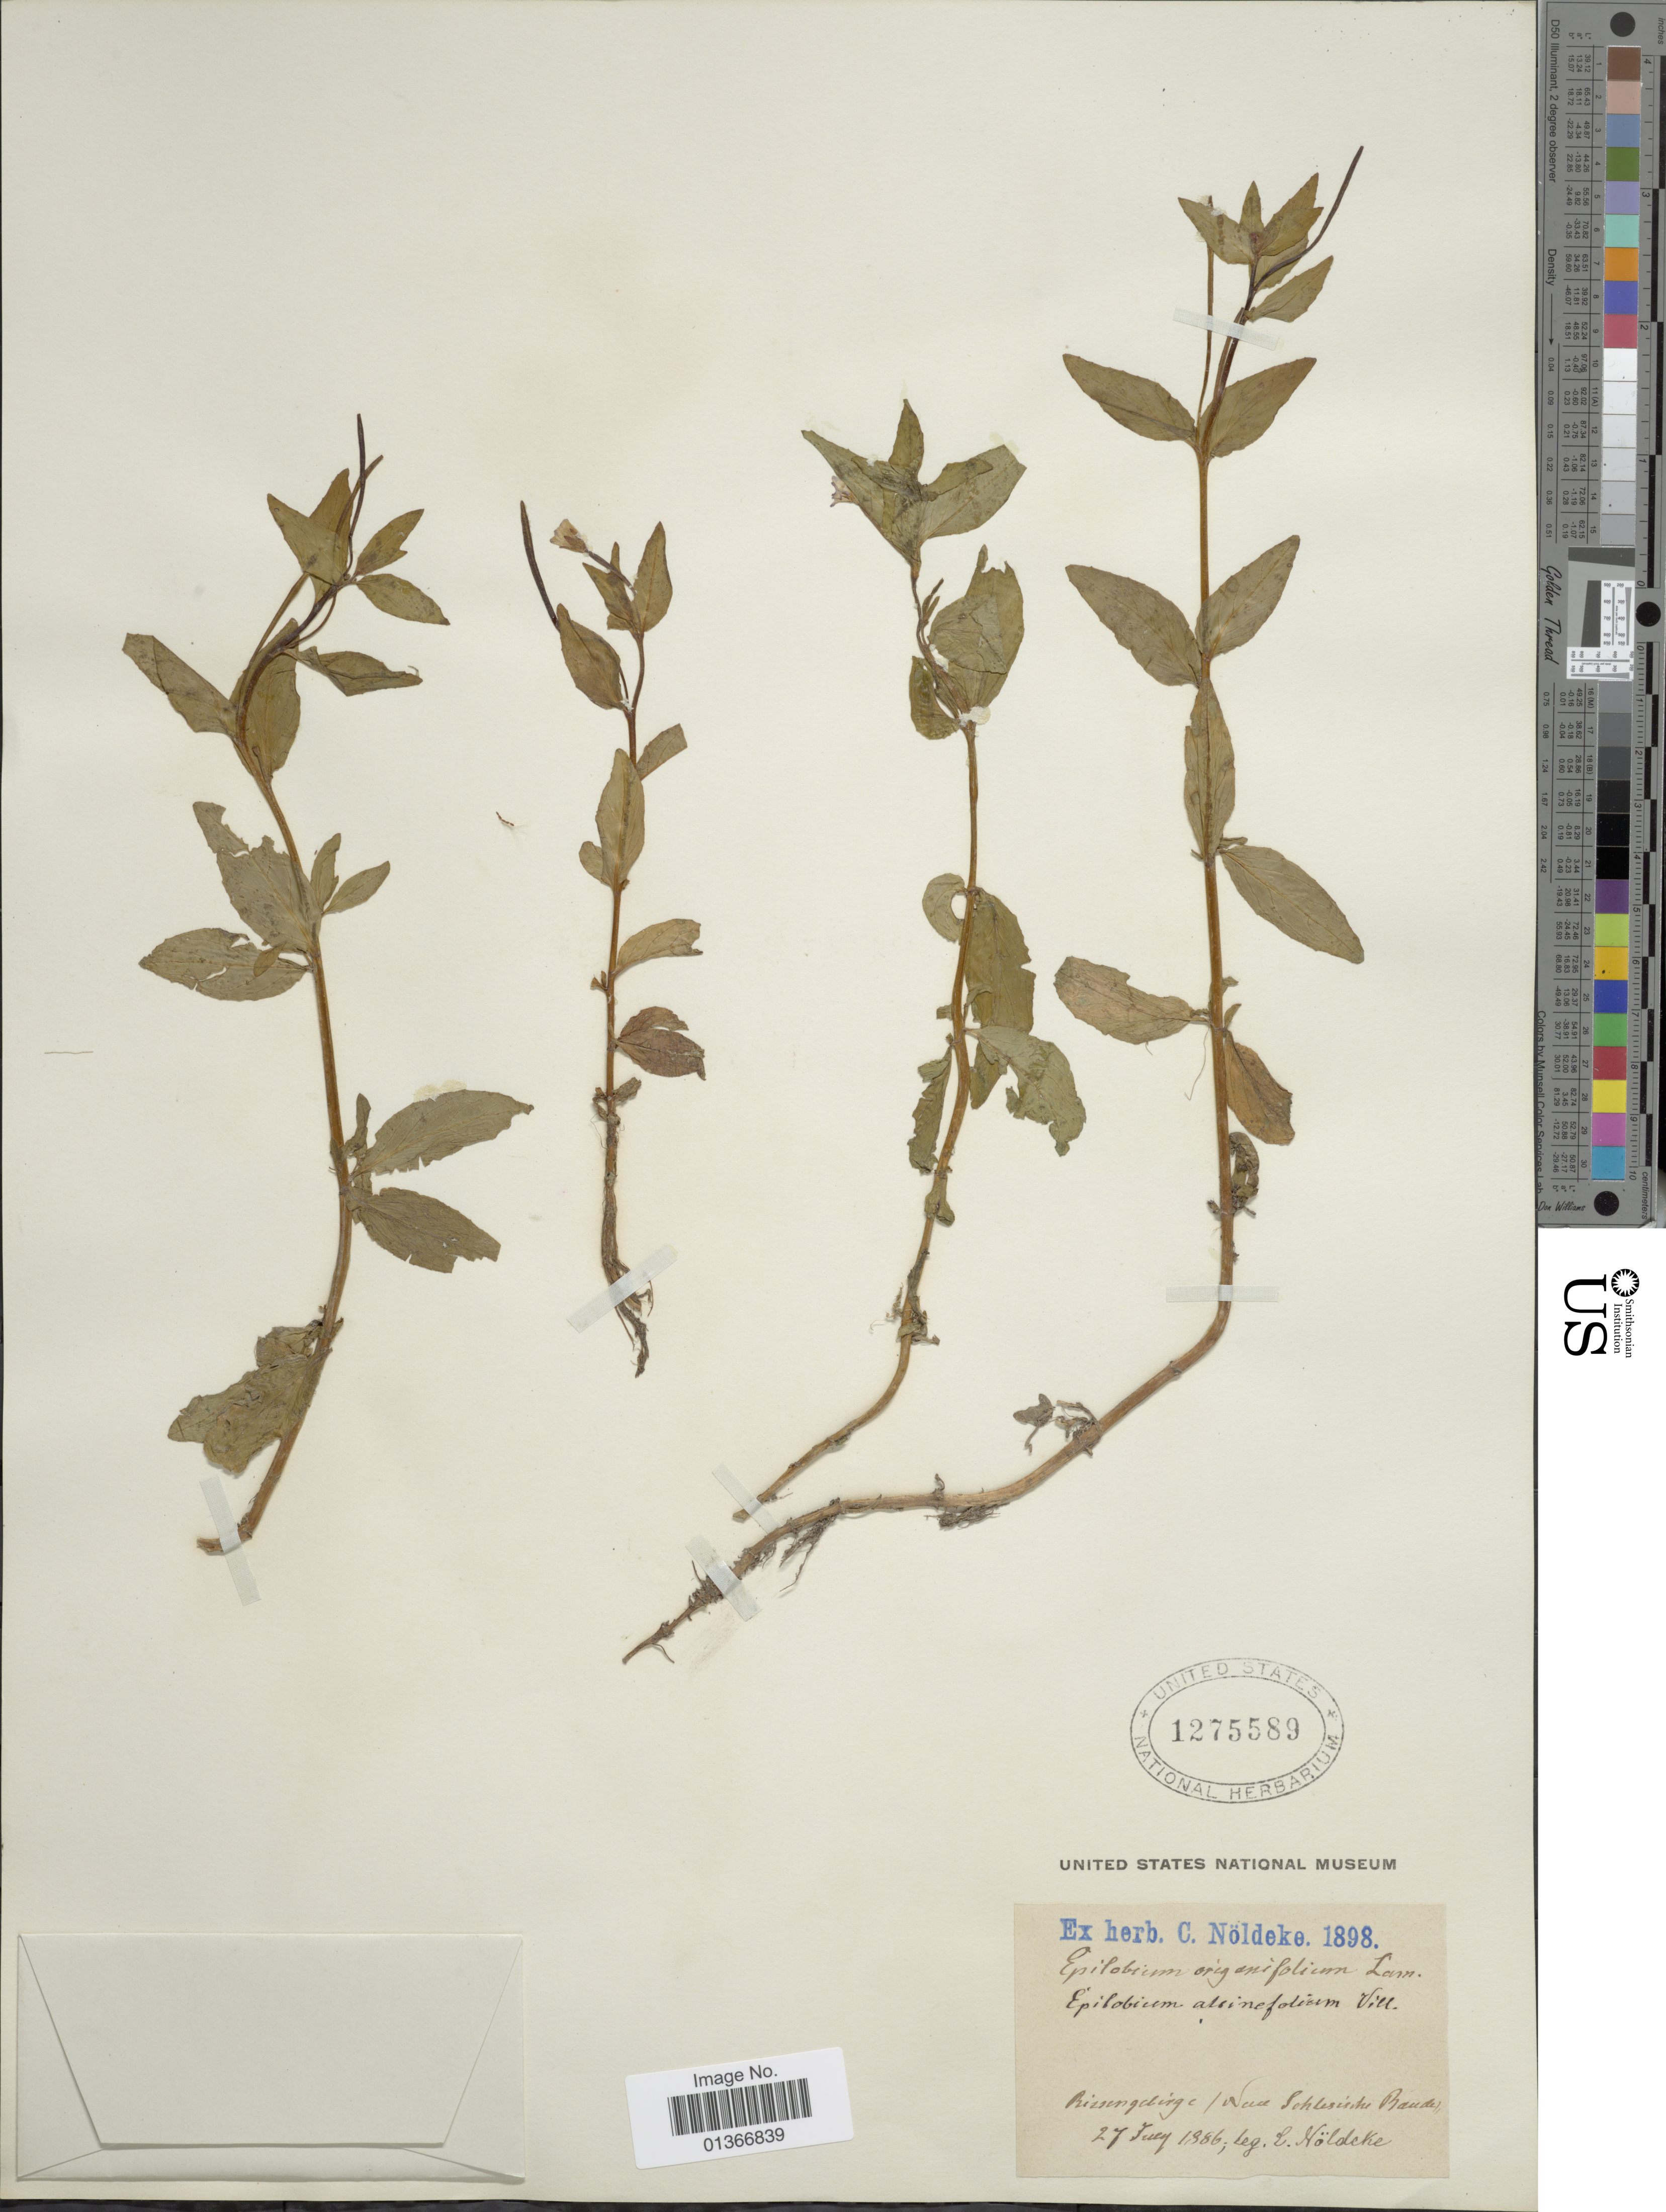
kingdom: Plantae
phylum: Tracheophyta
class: Magnoliopsida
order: Myrtales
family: Onagraceae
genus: Epilobium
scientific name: Epilobium alsinifolium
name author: Vill.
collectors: E. Nöldeke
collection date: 1886-07-27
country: Poland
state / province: Dolnoslaskie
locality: Riesengebirge / Nueu Schlesische Baude.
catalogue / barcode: US 1275589